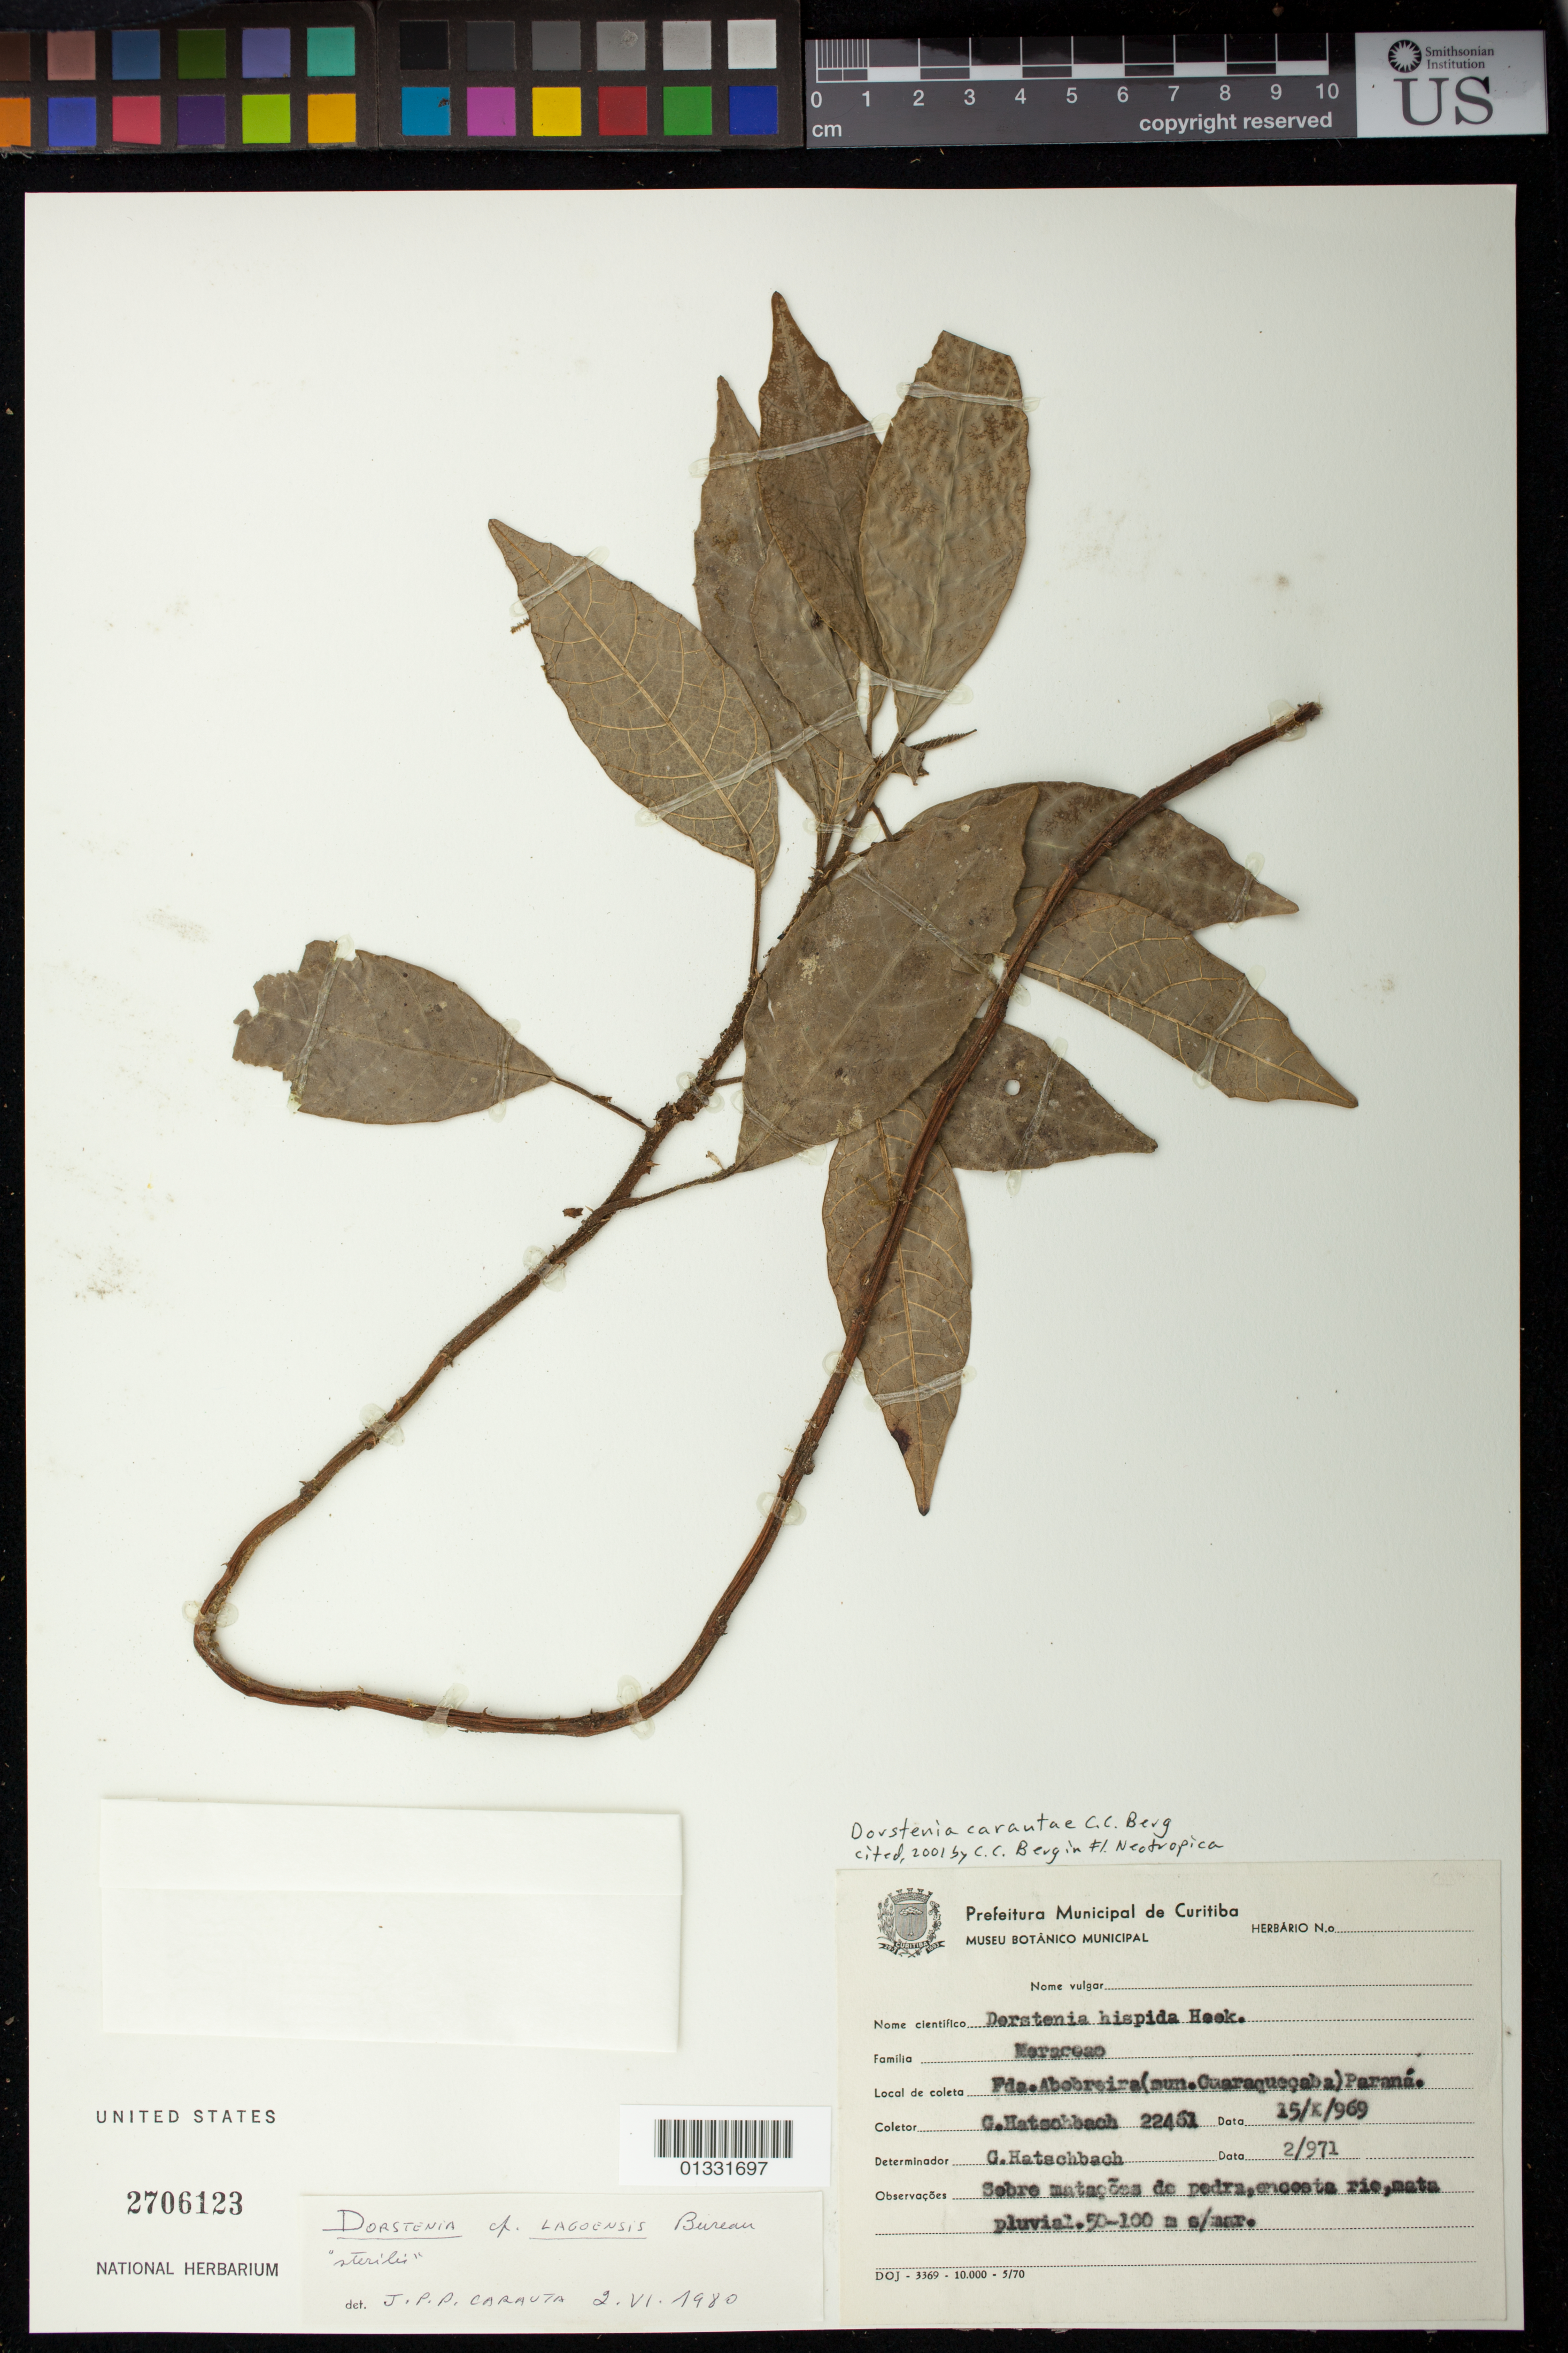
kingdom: Plantae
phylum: Tracheophyta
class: Magnoliopsida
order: Rosales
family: Moraceae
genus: Dorstenia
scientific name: Dorstenia carautae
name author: C.C. Berg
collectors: G. Hatschbach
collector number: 22461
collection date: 1969-10-15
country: Brazil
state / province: Paraná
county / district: Guaraqueçaba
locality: Fda. Abobreira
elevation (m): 50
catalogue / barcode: US 2706123